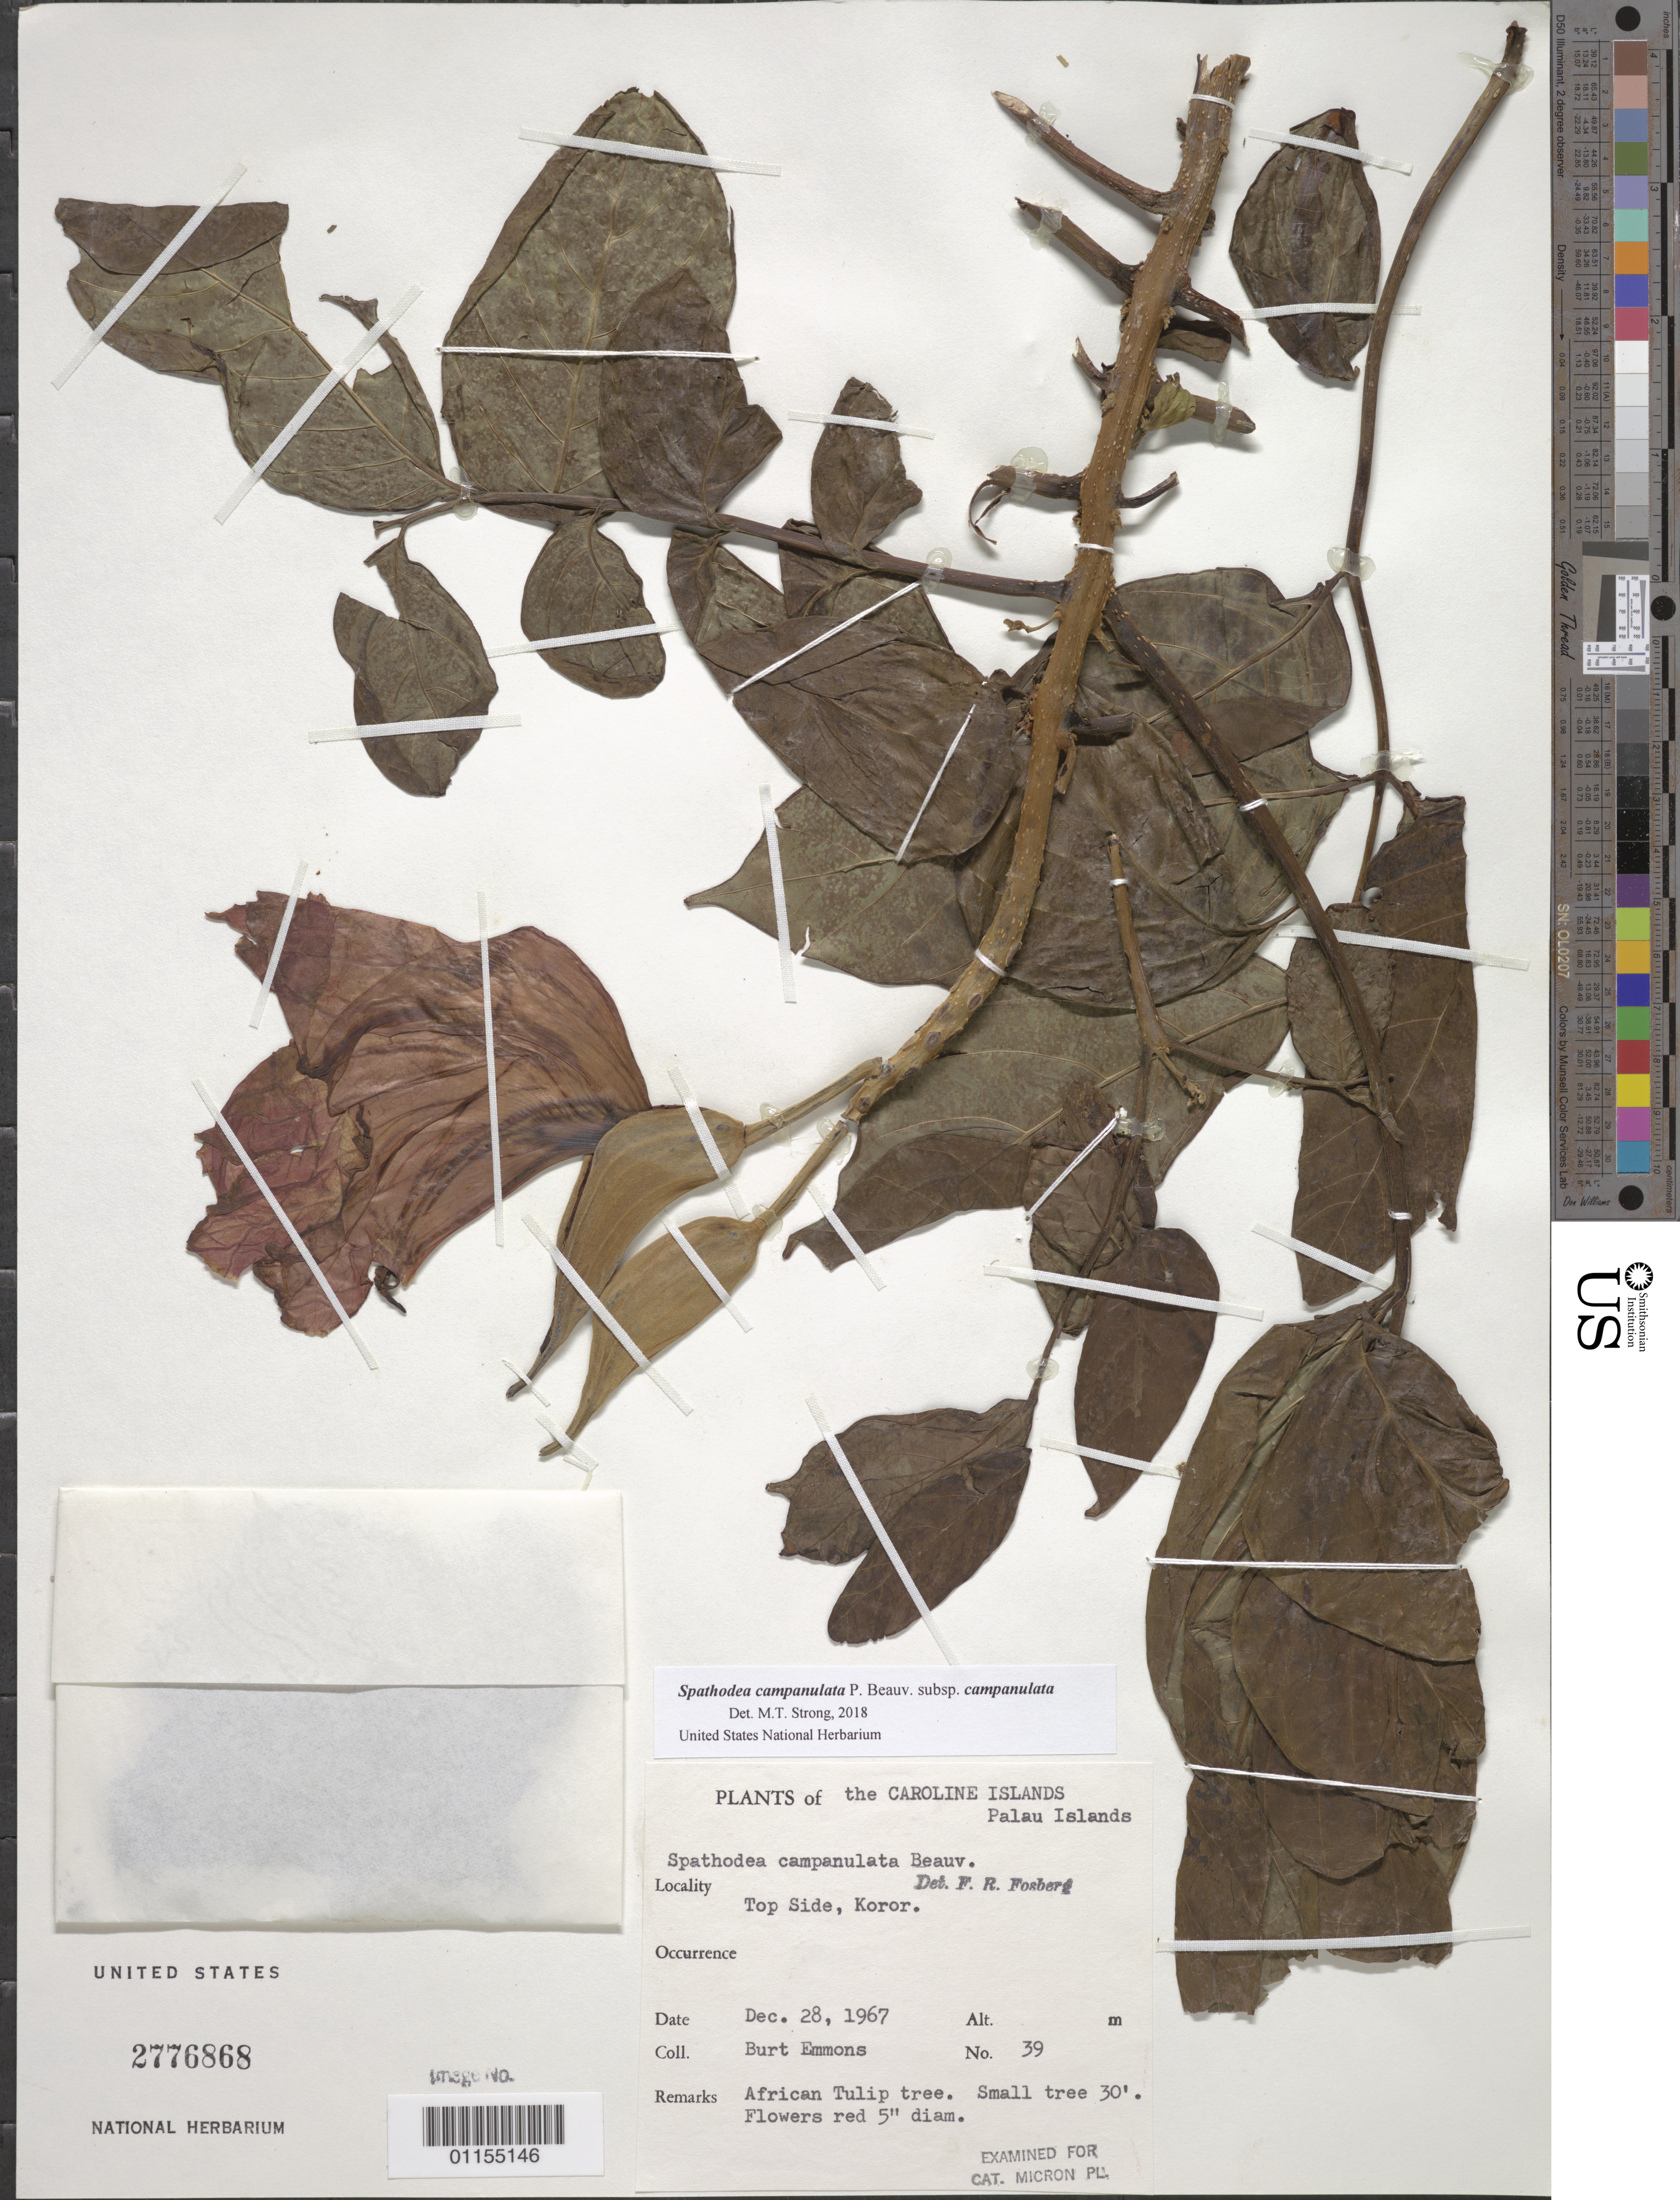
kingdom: Plantae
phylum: Tracheophyta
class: Magnoliopsida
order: Lamiales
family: Bignoniaceae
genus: Spathodea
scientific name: Spathodea campanulata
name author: P. Beauv.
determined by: Fosberg, F. R.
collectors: B. Emmons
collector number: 39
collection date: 1967-12-28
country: Palau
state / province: Koror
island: Koror I.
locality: Top side.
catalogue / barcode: US 2776868